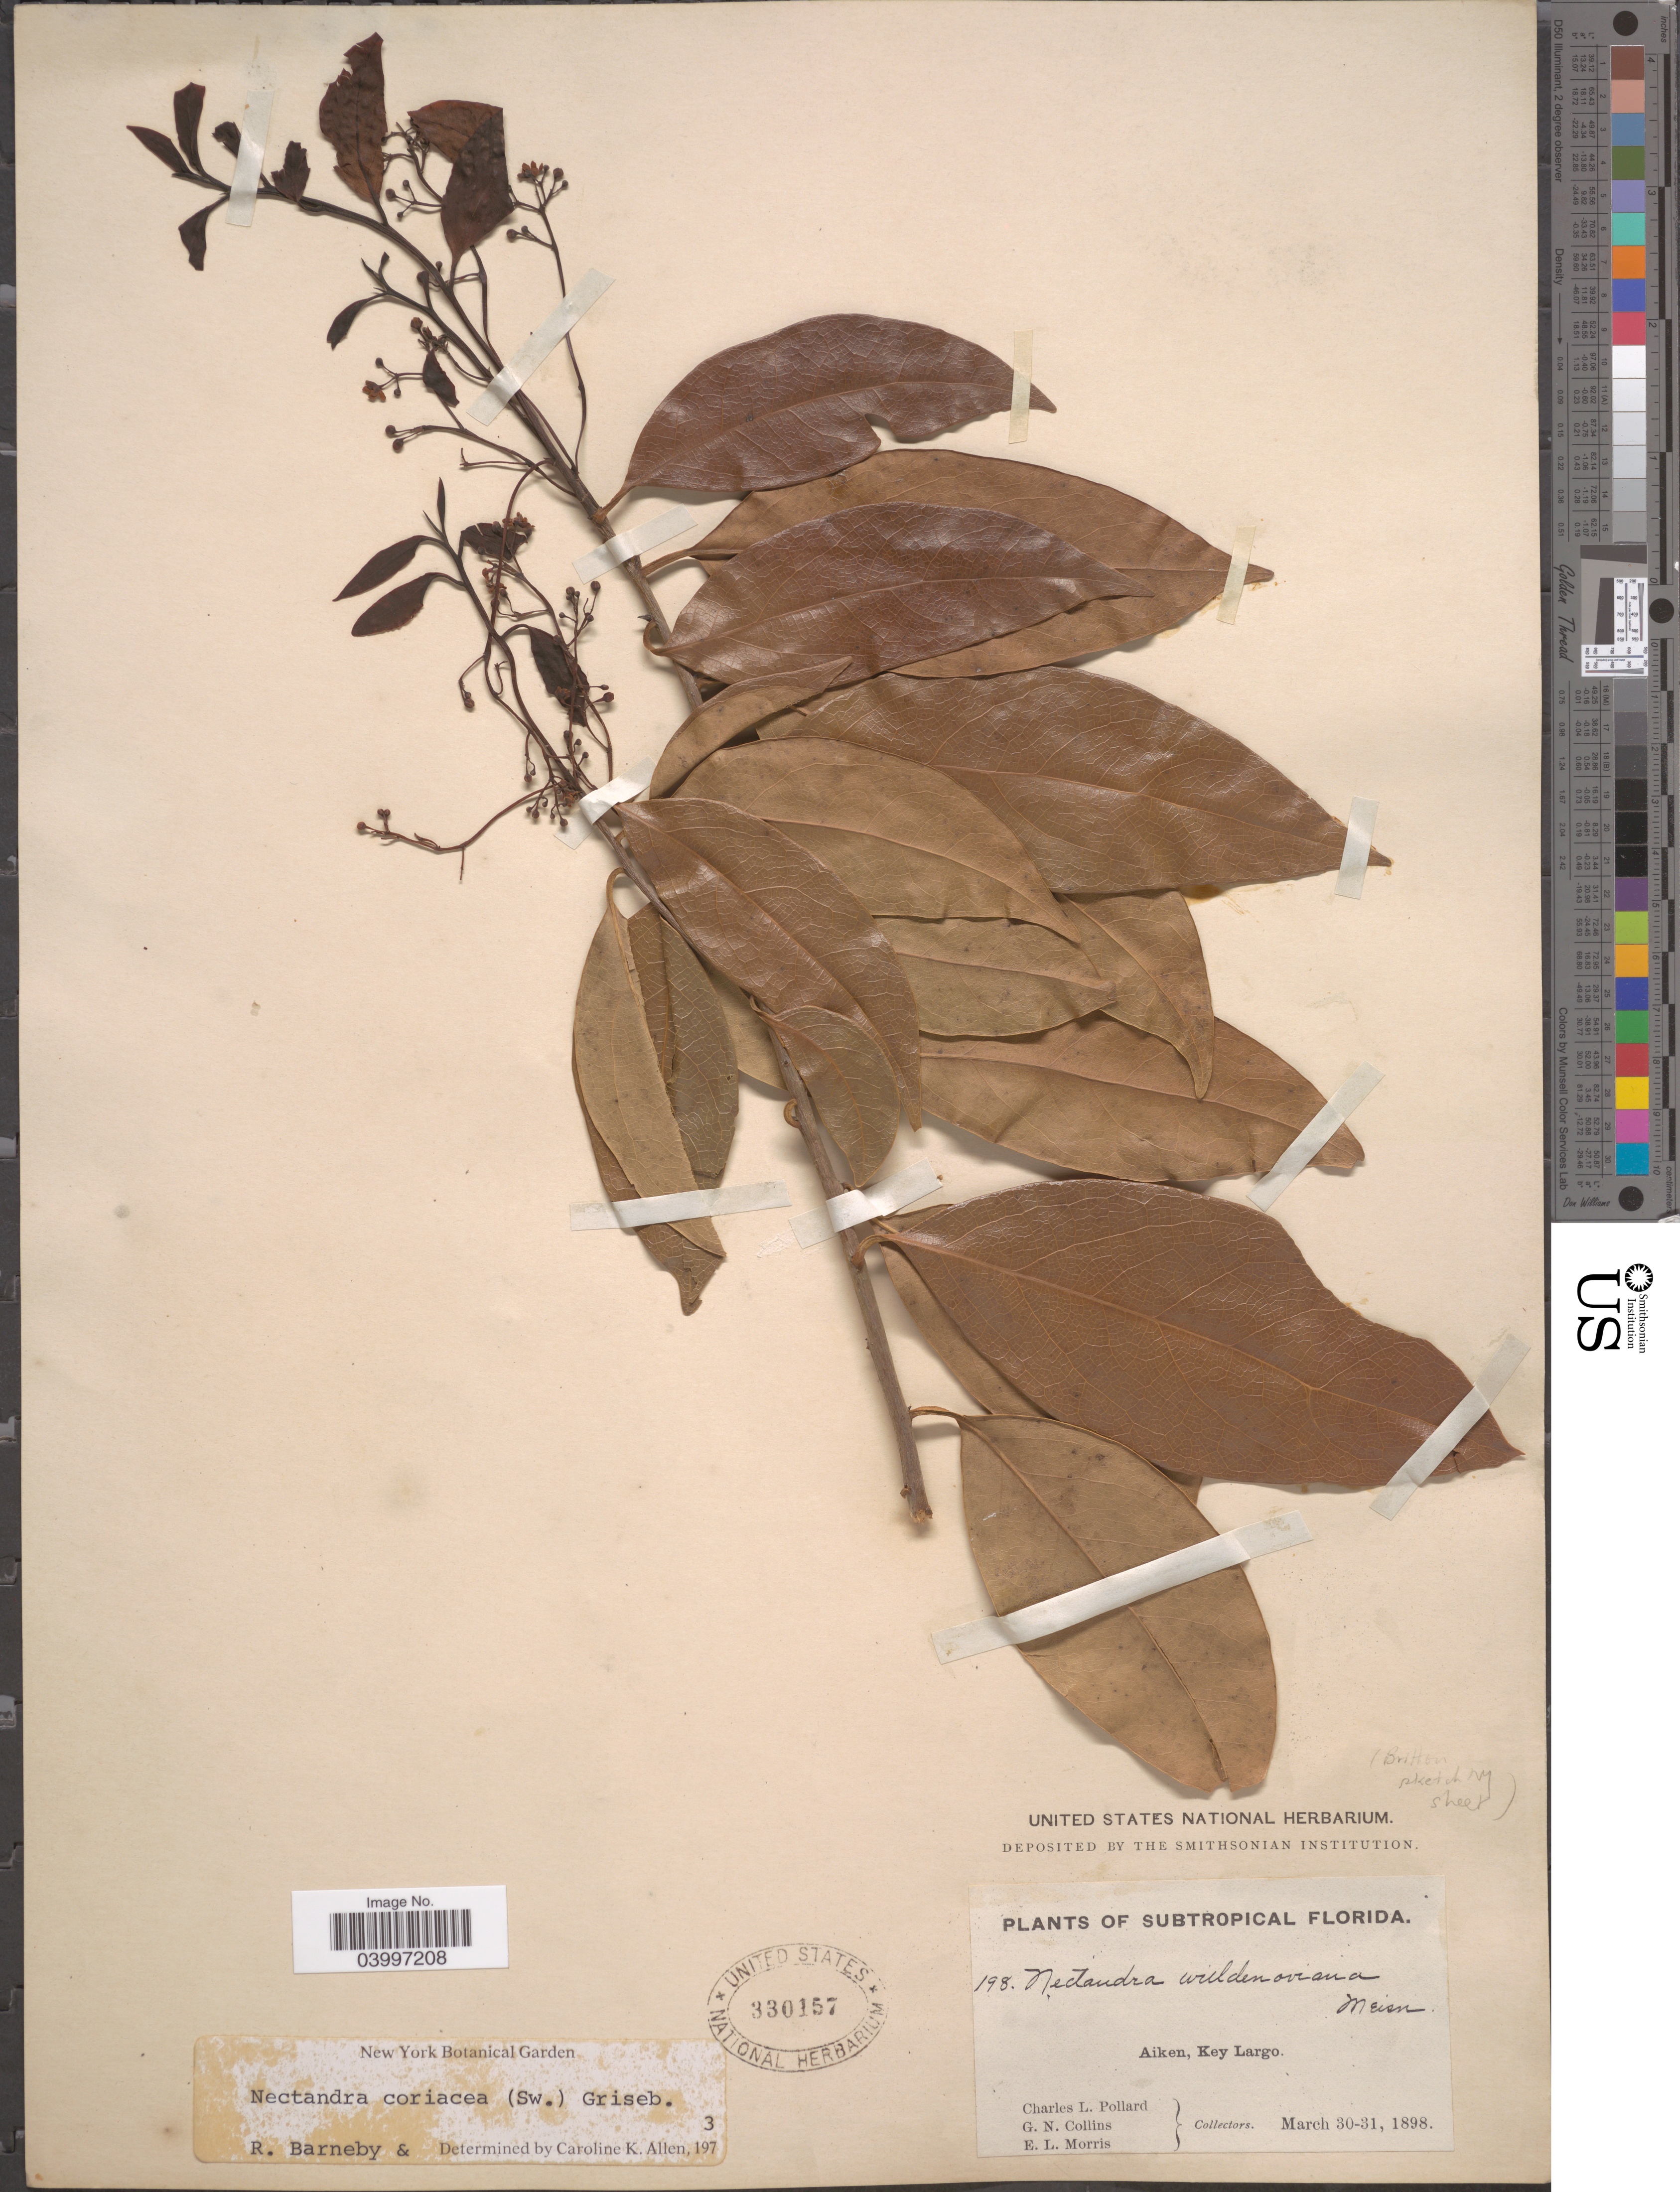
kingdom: Plantae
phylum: Tracheophyta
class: Magnoliopsida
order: Laurales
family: Lauraceae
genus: Nectandra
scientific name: Nectandra coriacea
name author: (Sw.) Griseb.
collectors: C. L. Pollard, G. Collins & E. Morris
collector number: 198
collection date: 1898-03-30/1898-03-31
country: United States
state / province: Florida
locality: Suptropical Florida. Aiken, Key Largo.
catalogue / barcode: US 330157